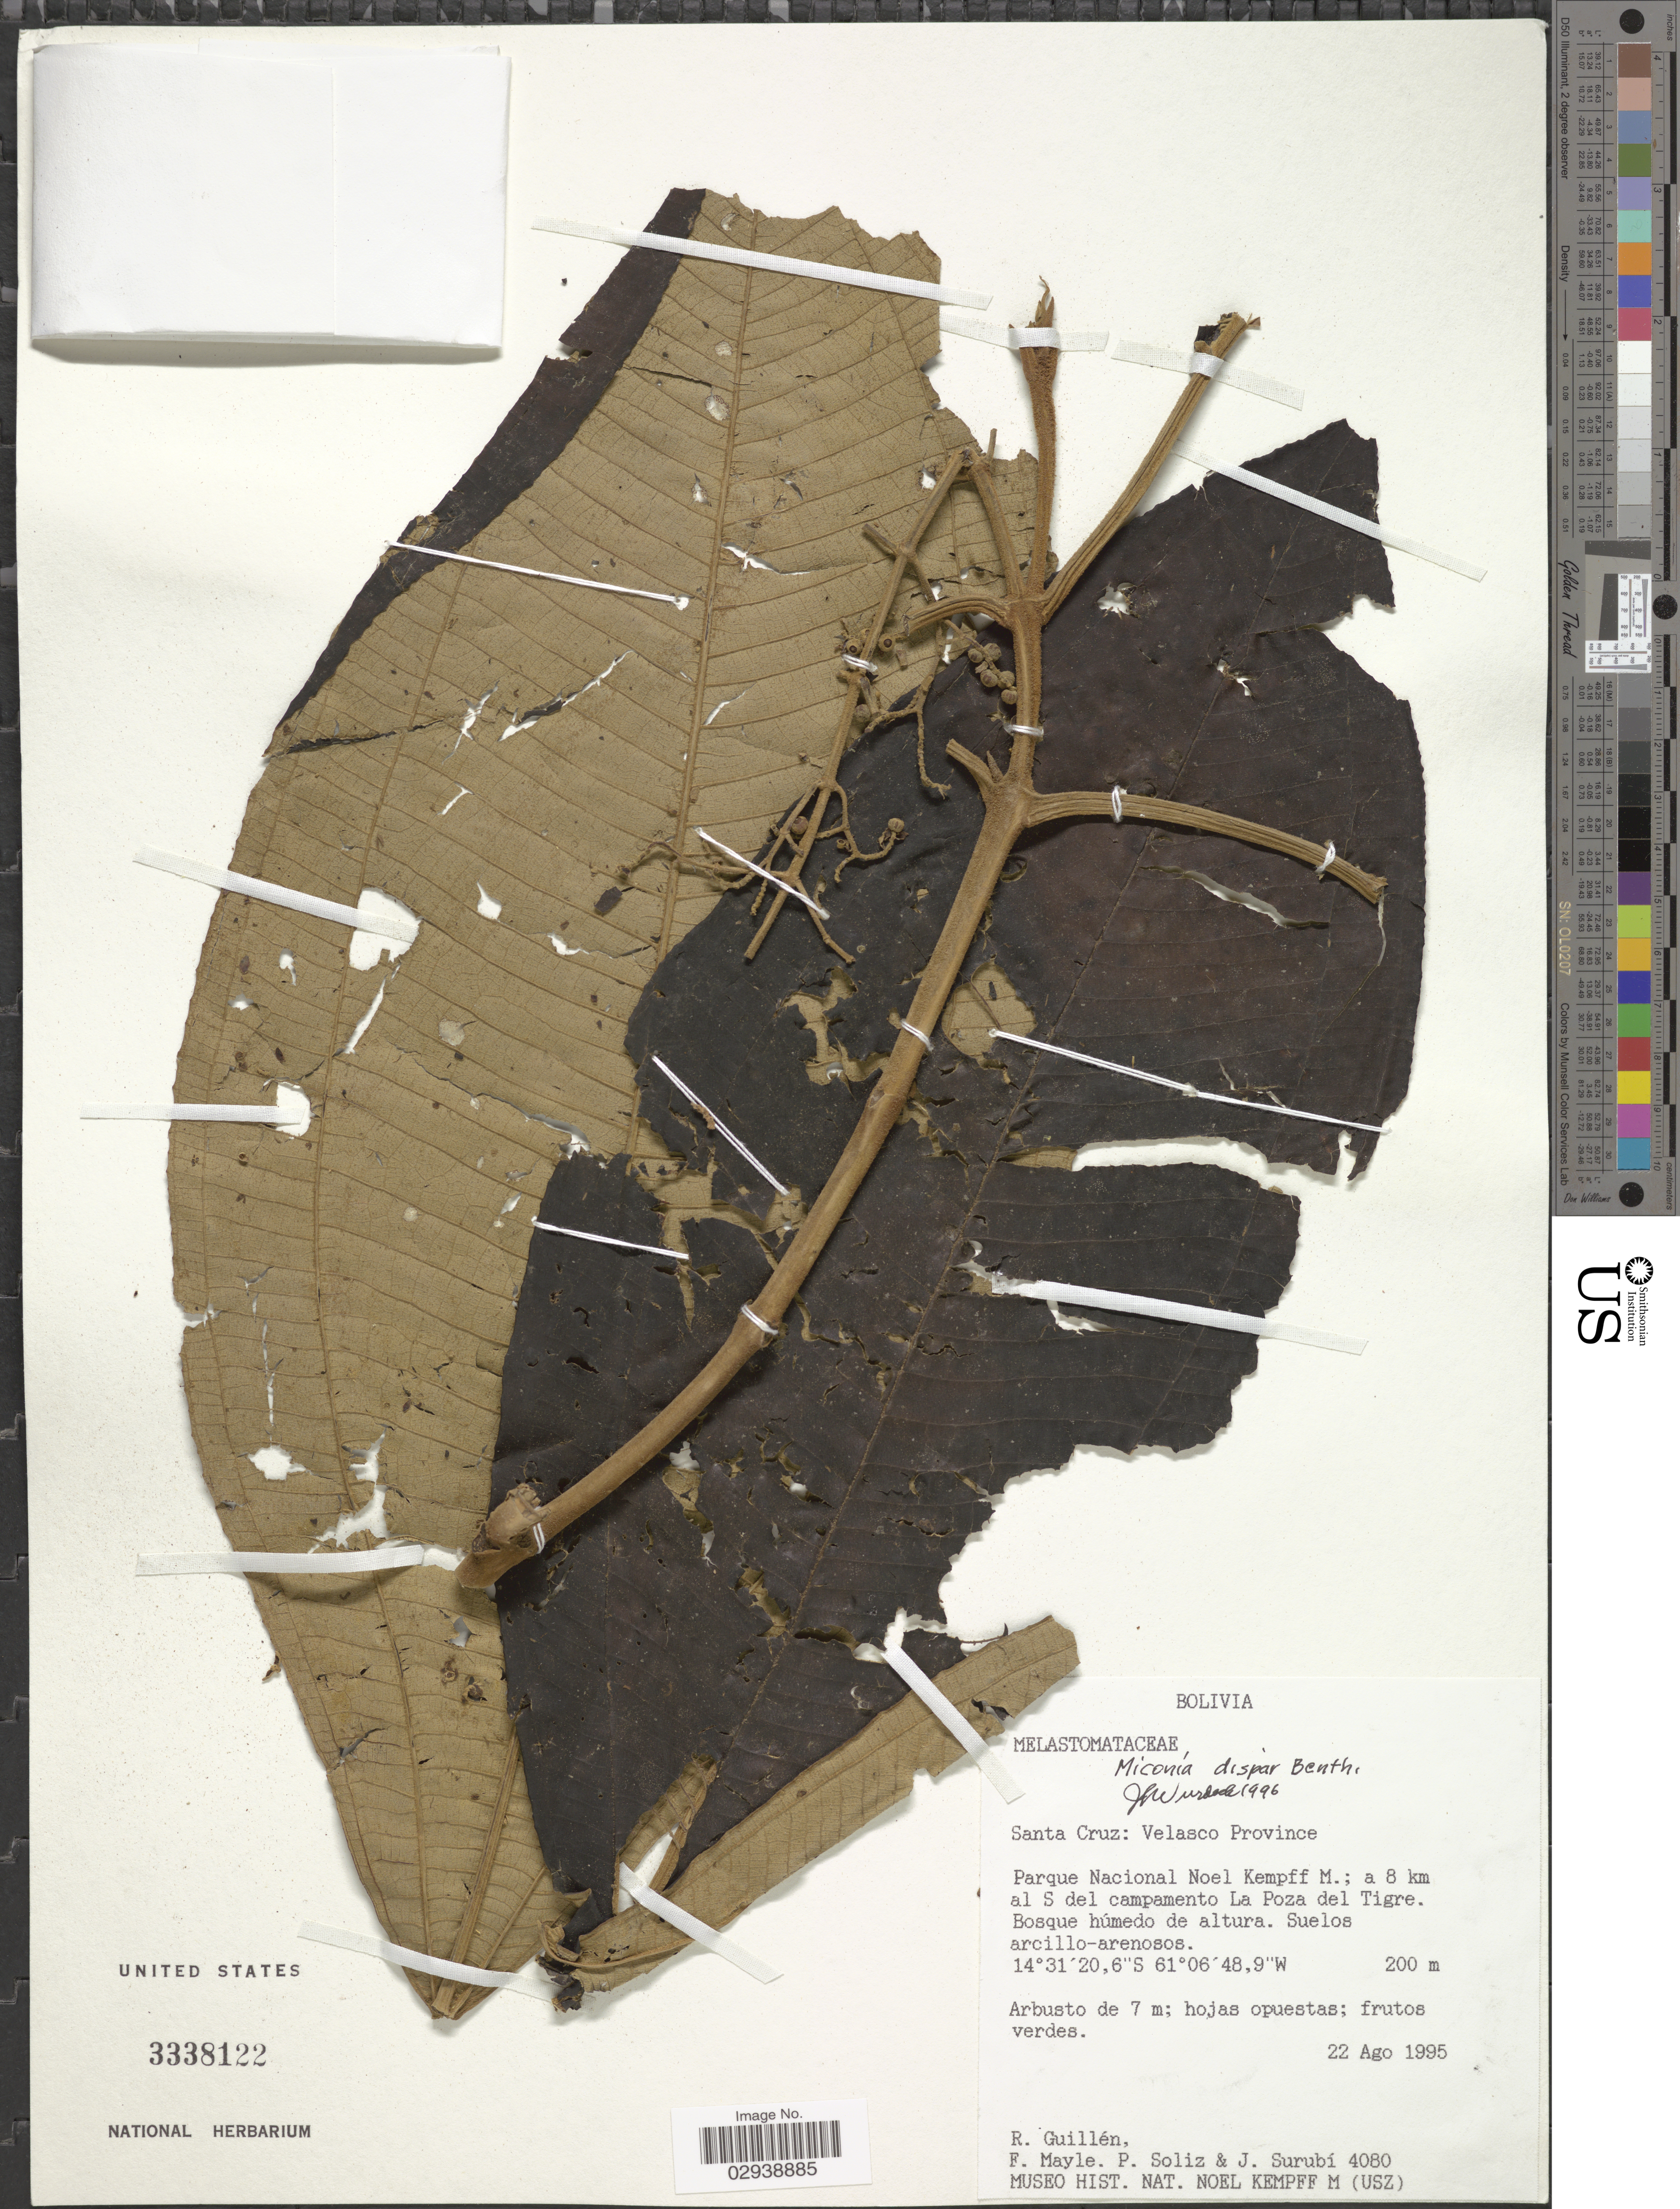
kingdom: Plantae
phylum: Tracheophyta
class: Magnoliopsida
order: Myrtales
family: Melastomataceae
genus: Miconia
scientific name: Miconia dispar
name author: Benth.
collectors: R. Guillen, F. Mayle, P. Soliz & J. Surubí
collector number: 4080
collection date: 1995-08-22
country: Bolivia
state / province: Santa Cruz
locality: Velasco Province, Parque Nacional Noel Kempff M.: a 8 km al S del campamento La Poza del Tigre.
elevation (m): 200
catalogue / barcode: US 3338122